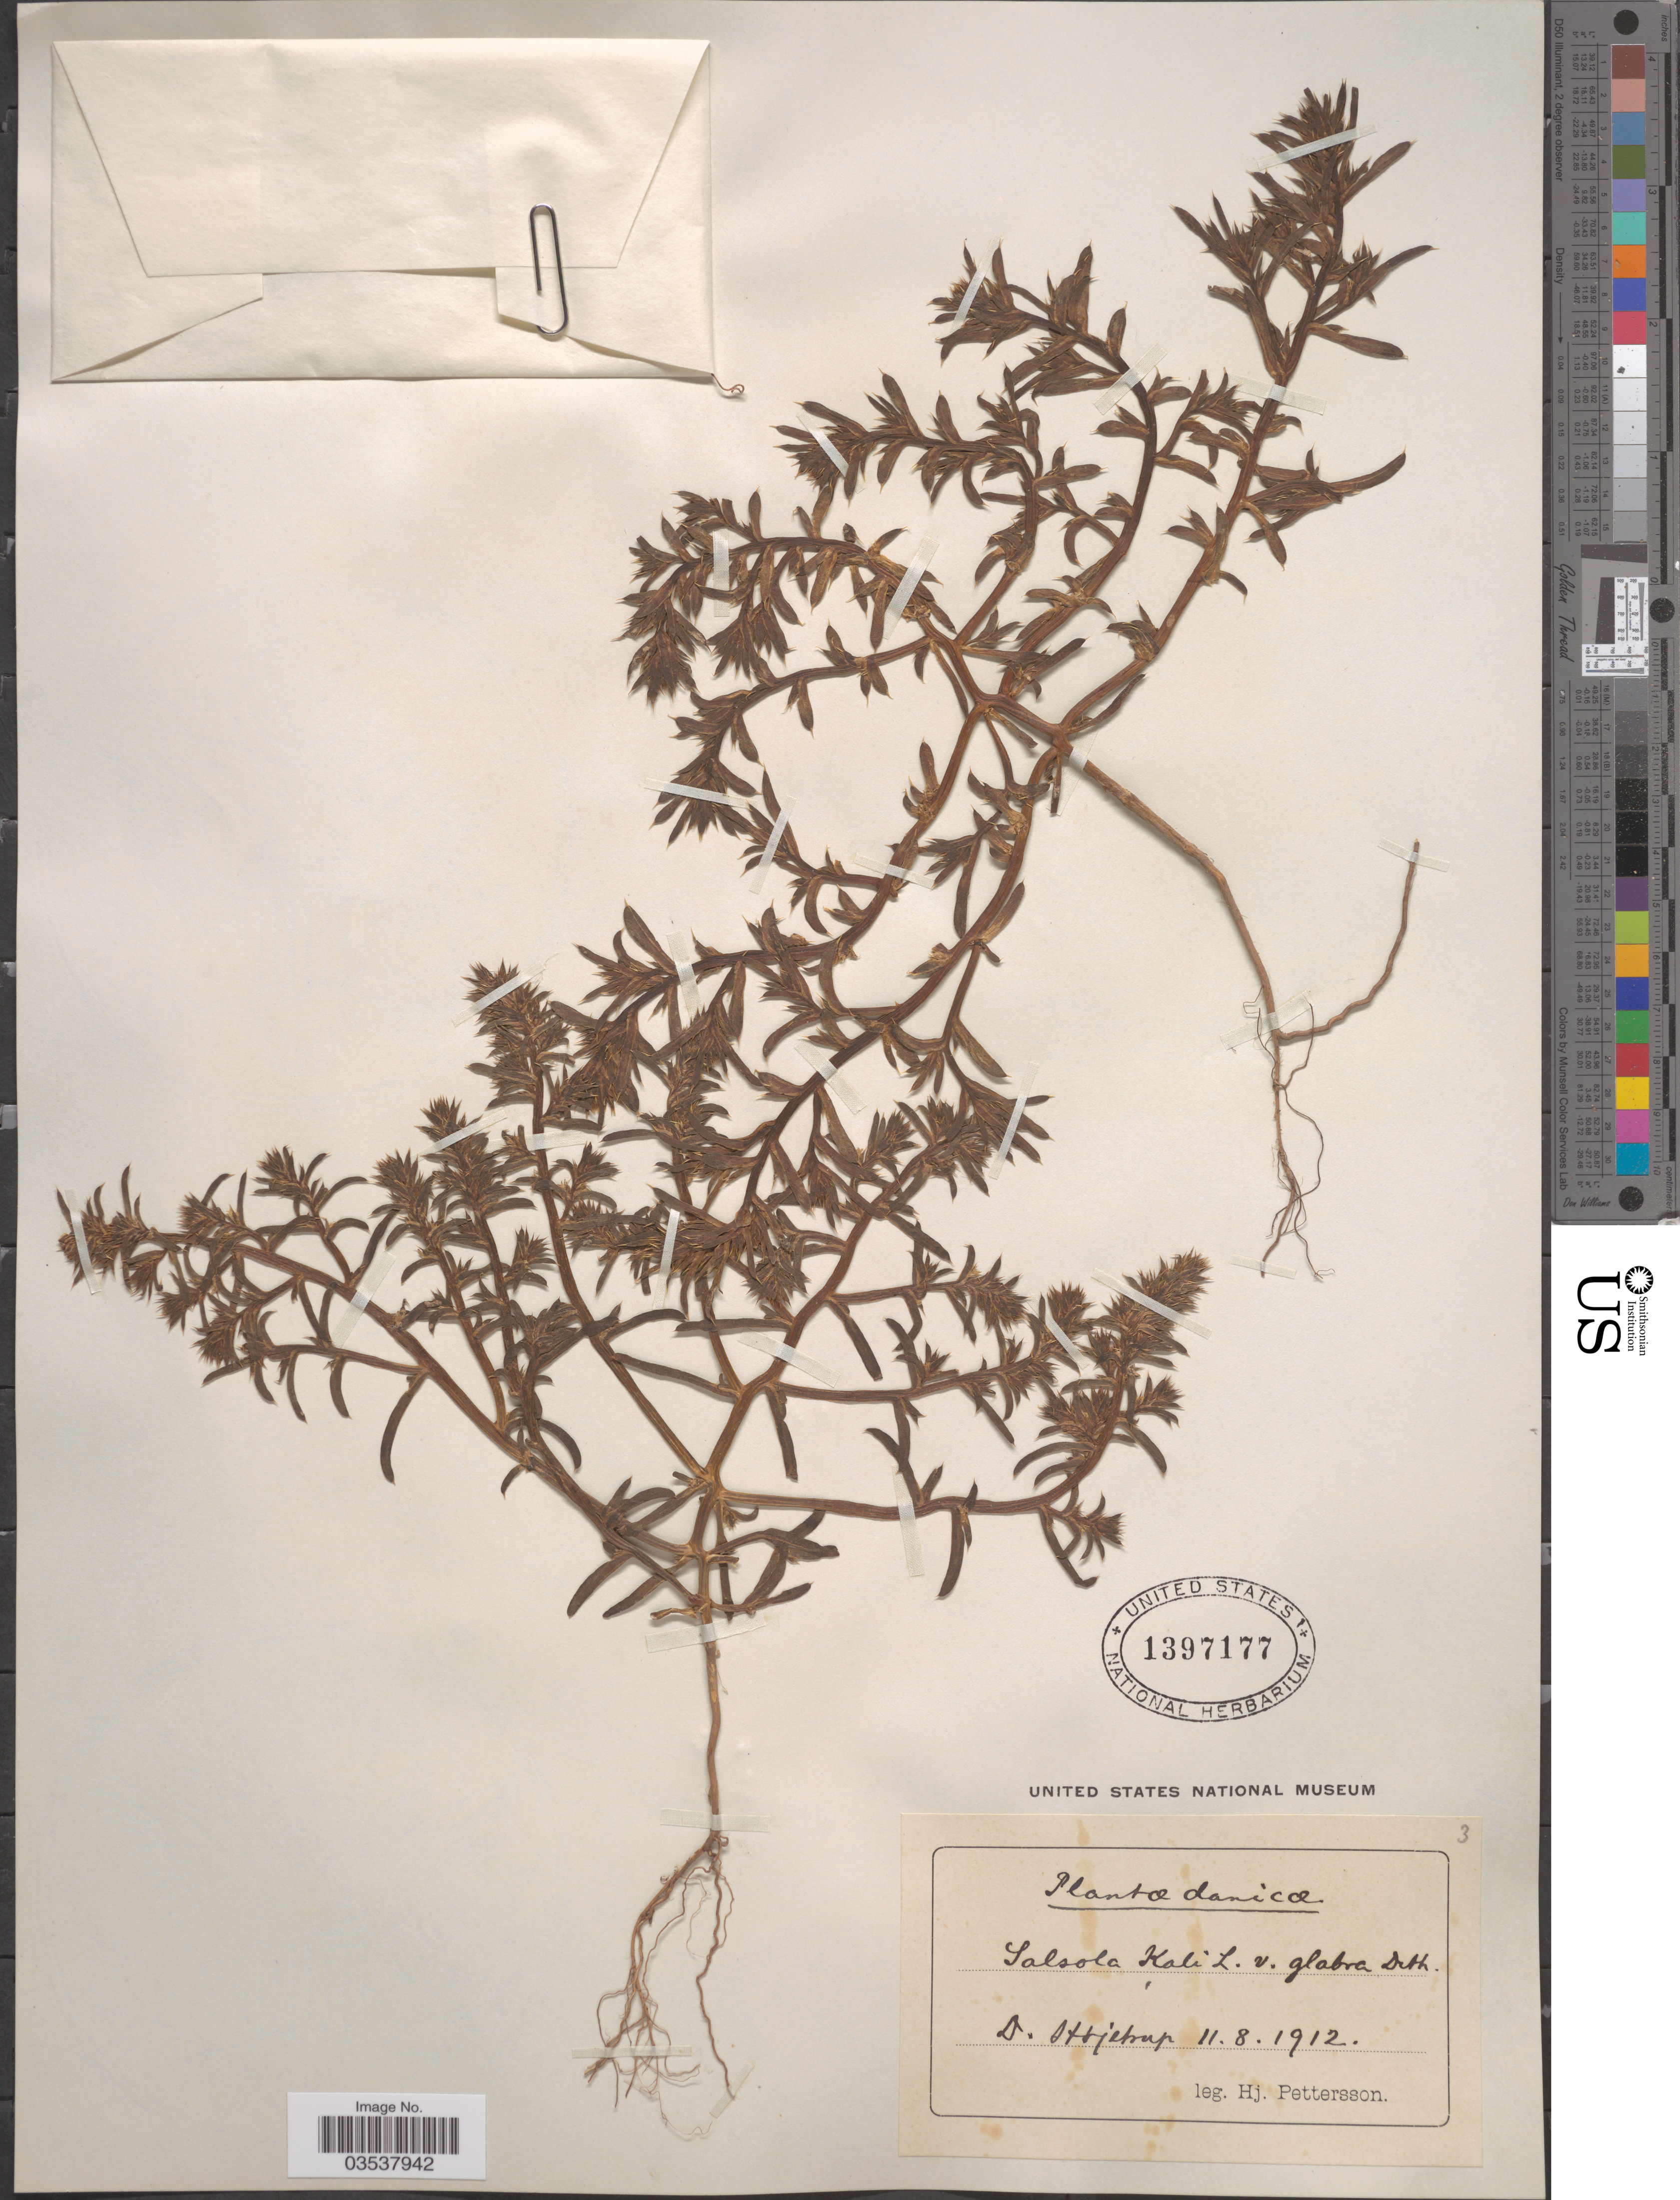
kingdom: Plantae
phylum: Tracheophyta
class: Magnoliopsida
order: Caryophyllales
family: Amaranthaceae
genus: Salsola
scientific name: Salsola kali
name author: L.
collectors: H. Pettersson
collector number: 3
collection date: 1912-08-11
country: Denmark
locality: Danicæ. D. Ottjetrup [interpreted].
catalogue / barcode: US 1397177